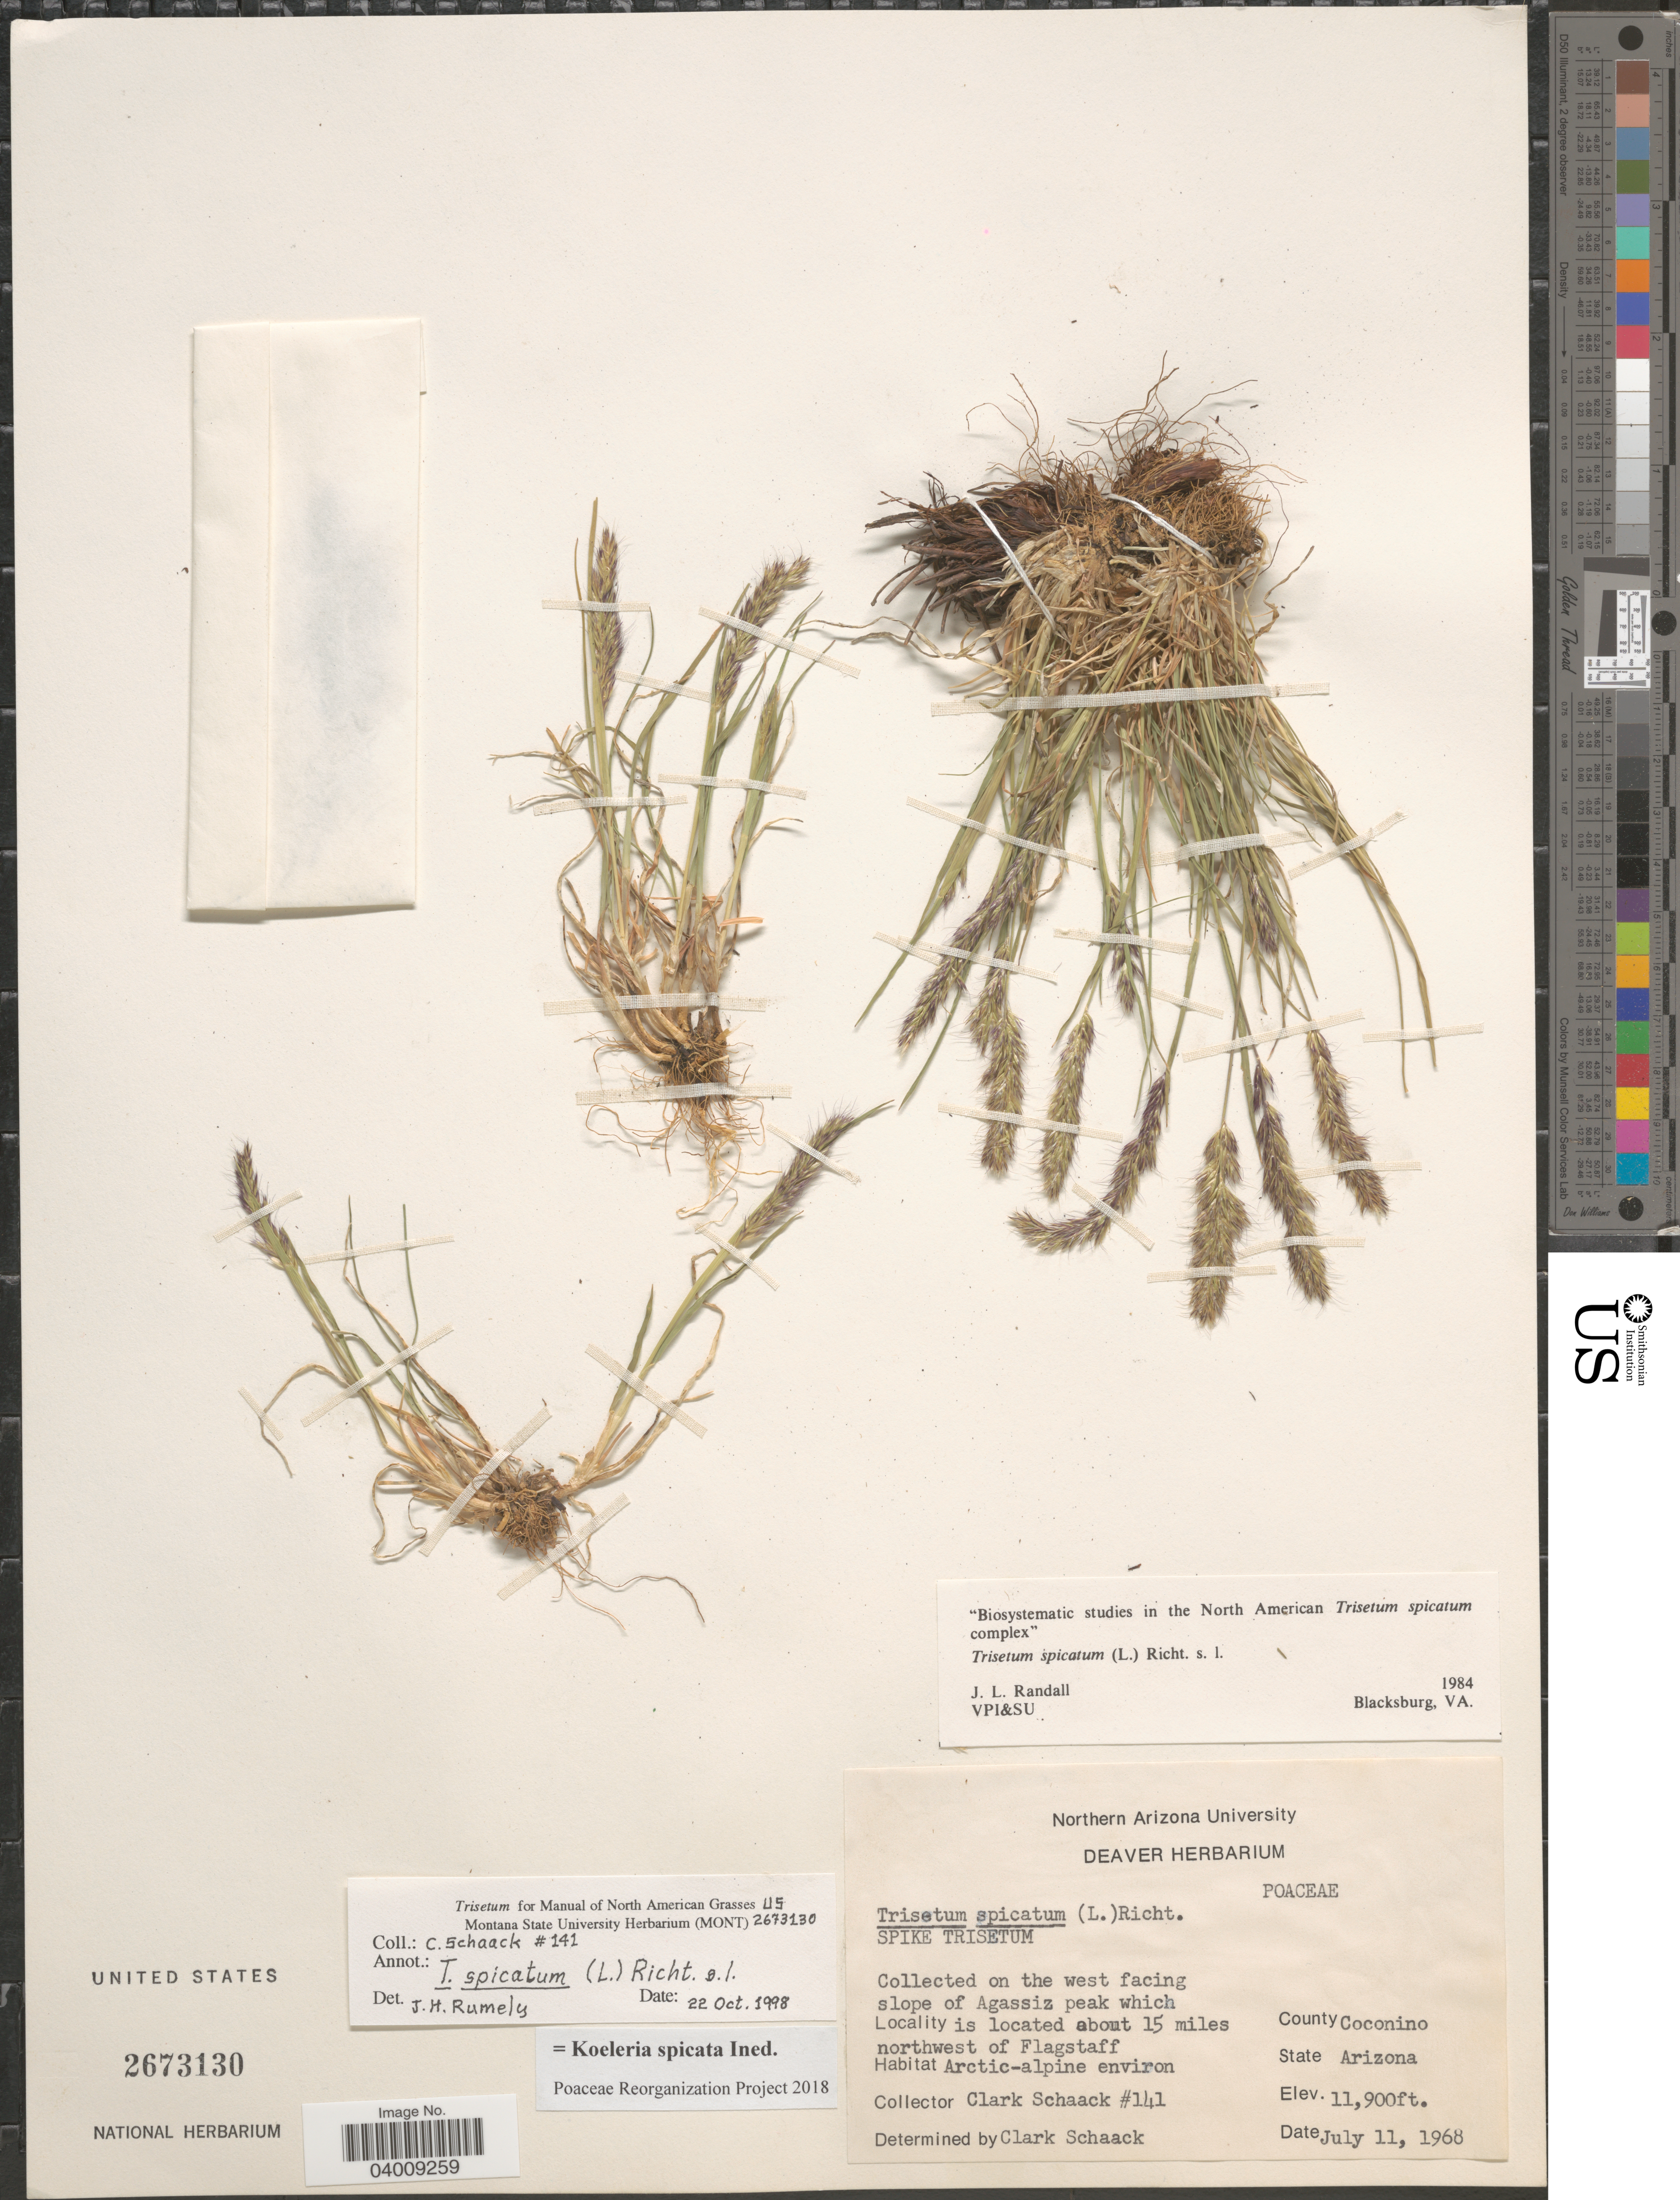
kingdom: Plantae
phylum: Tracheophyta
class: Liliopsida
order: Poales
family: Poaceae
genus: Koeleria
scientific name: Koeleria spicata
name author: (L.) Barberá et al.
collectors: C. G. Schaack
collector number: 141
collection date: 1968-07-11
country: United States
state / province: Arizona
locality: On the west facing slope of Agassiz peak which is located about 15 miles northwest of Flagstaff. County Coconino.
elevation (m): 3627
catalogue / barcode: US 2673130